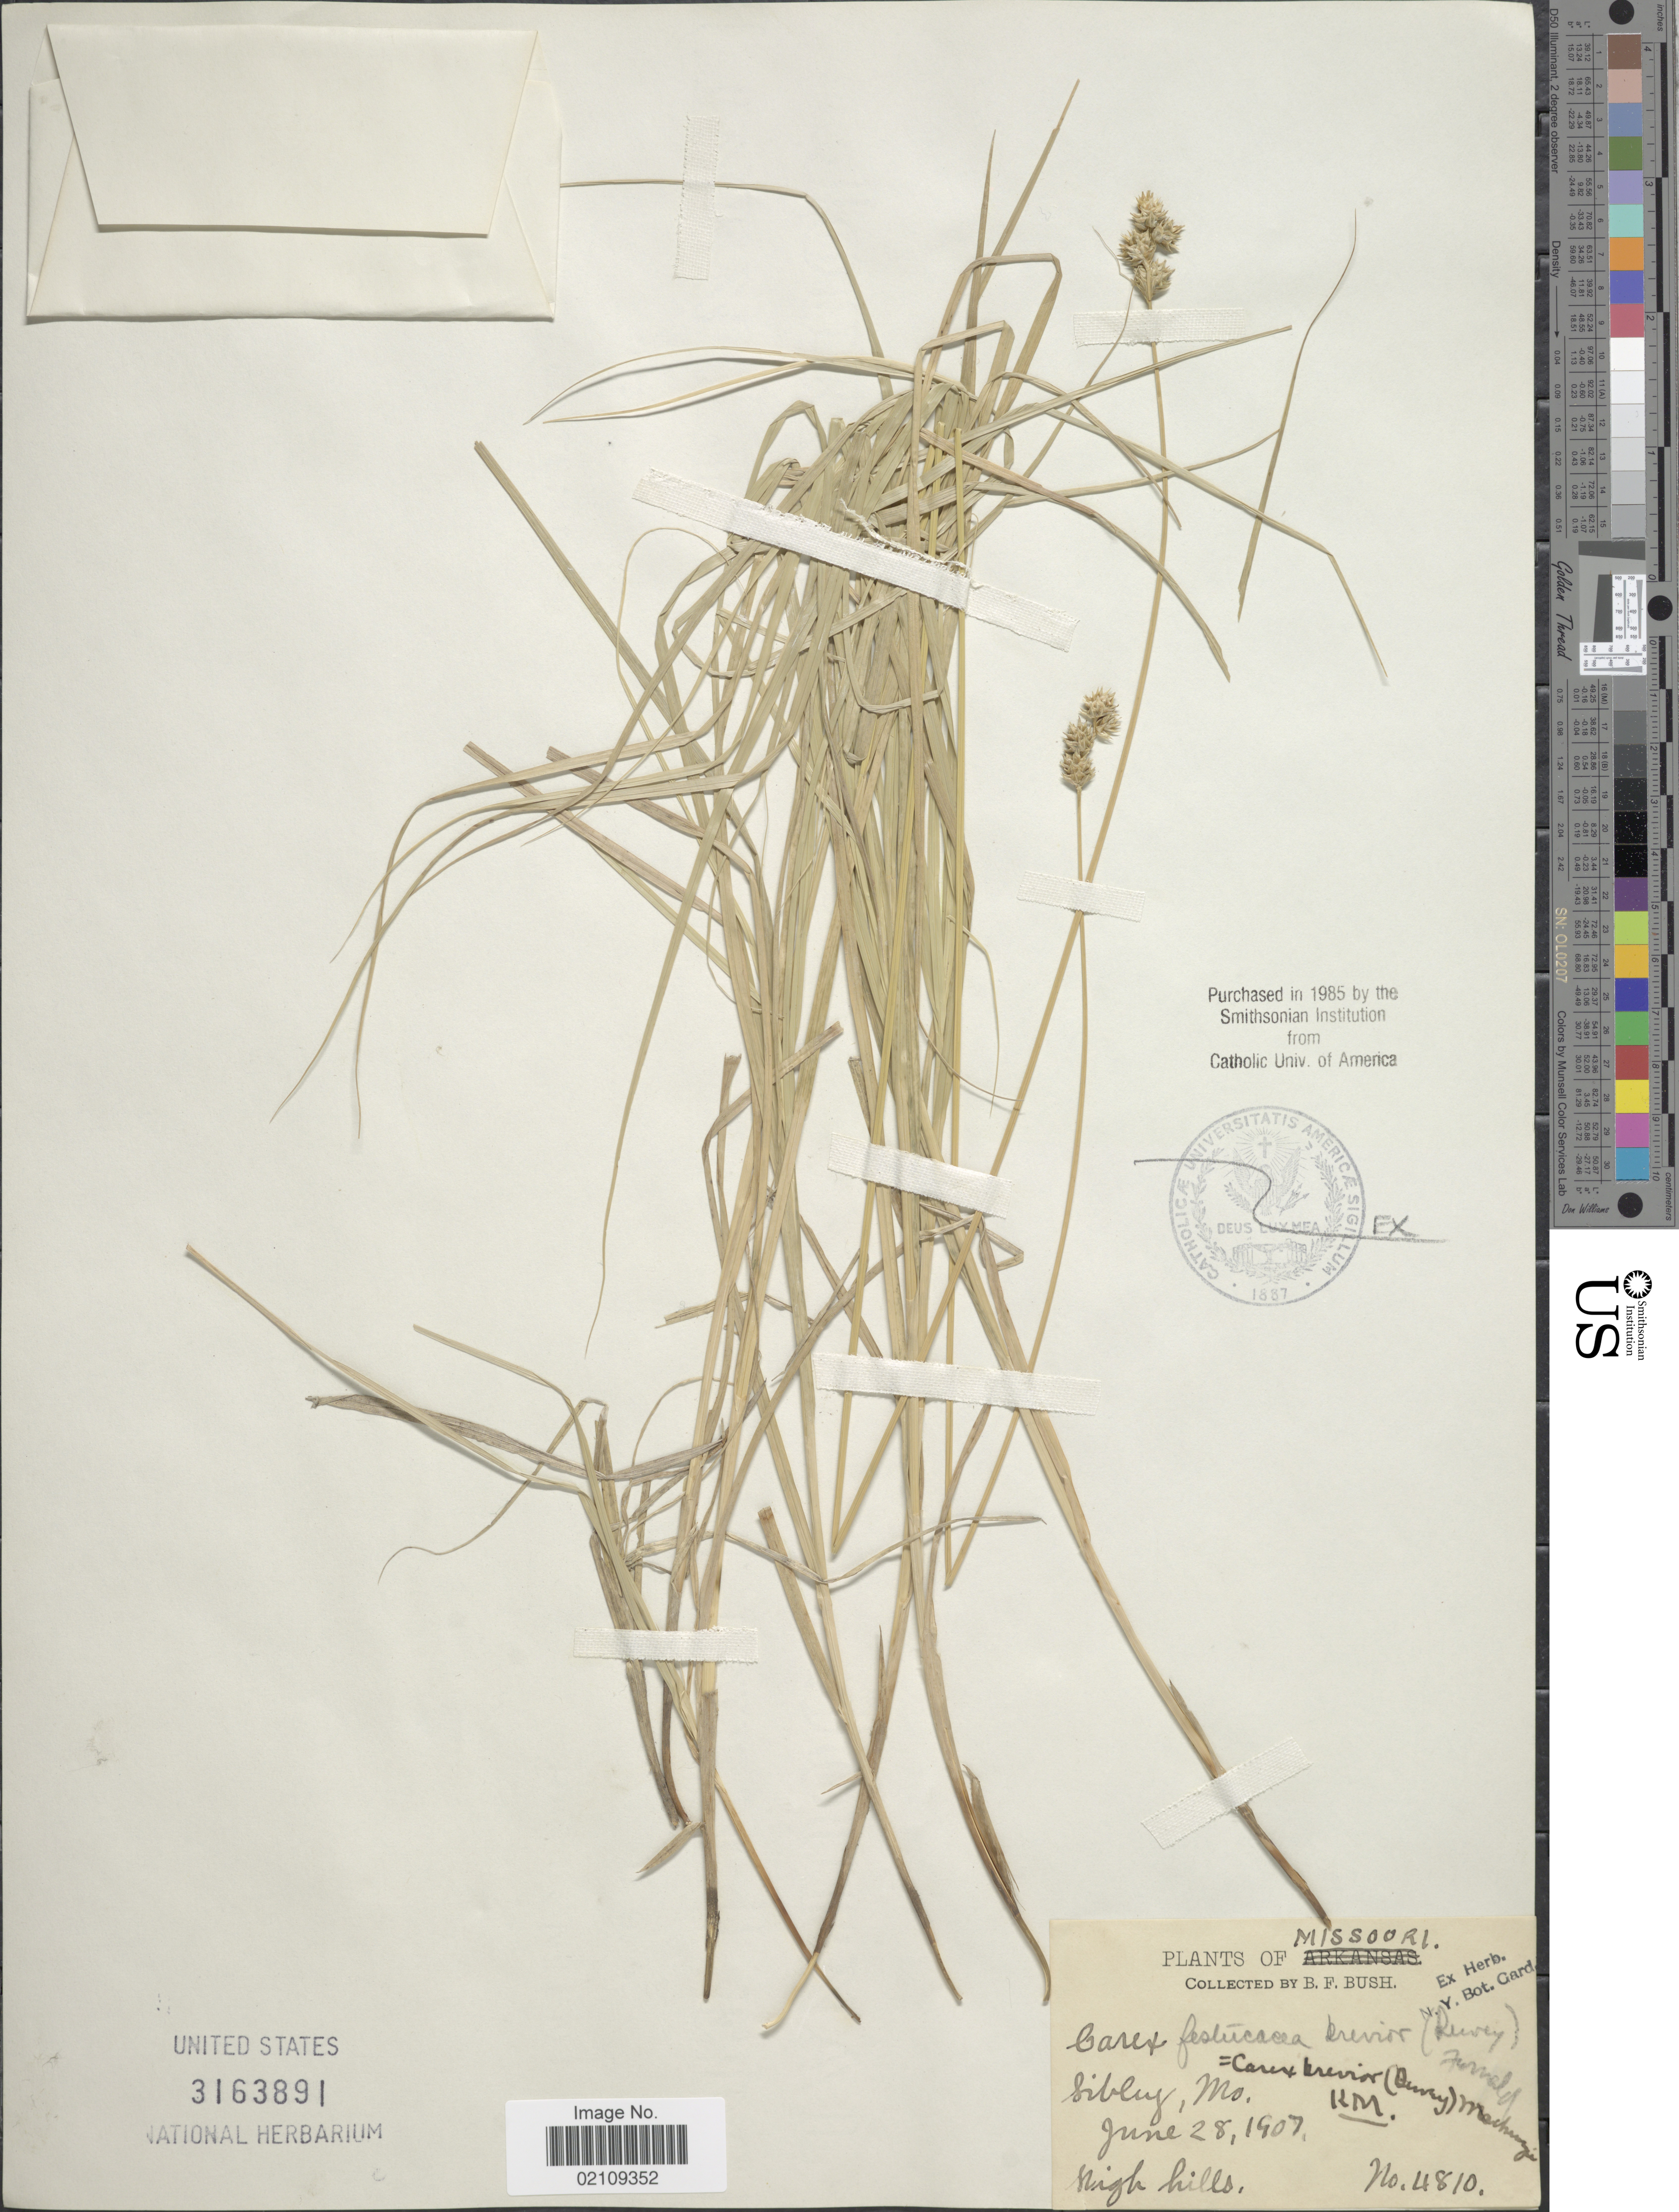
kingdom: Plantae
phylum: Tracheophyta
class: Liliopsida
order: Poales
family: Cyperaceae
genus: Carex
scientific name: Carex festucacea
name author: Willd.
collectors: B. F. Bush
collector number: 4810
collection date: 1907-06-28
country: United States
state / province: Missouri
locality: Sibley, High hills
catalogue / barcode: US 3163891